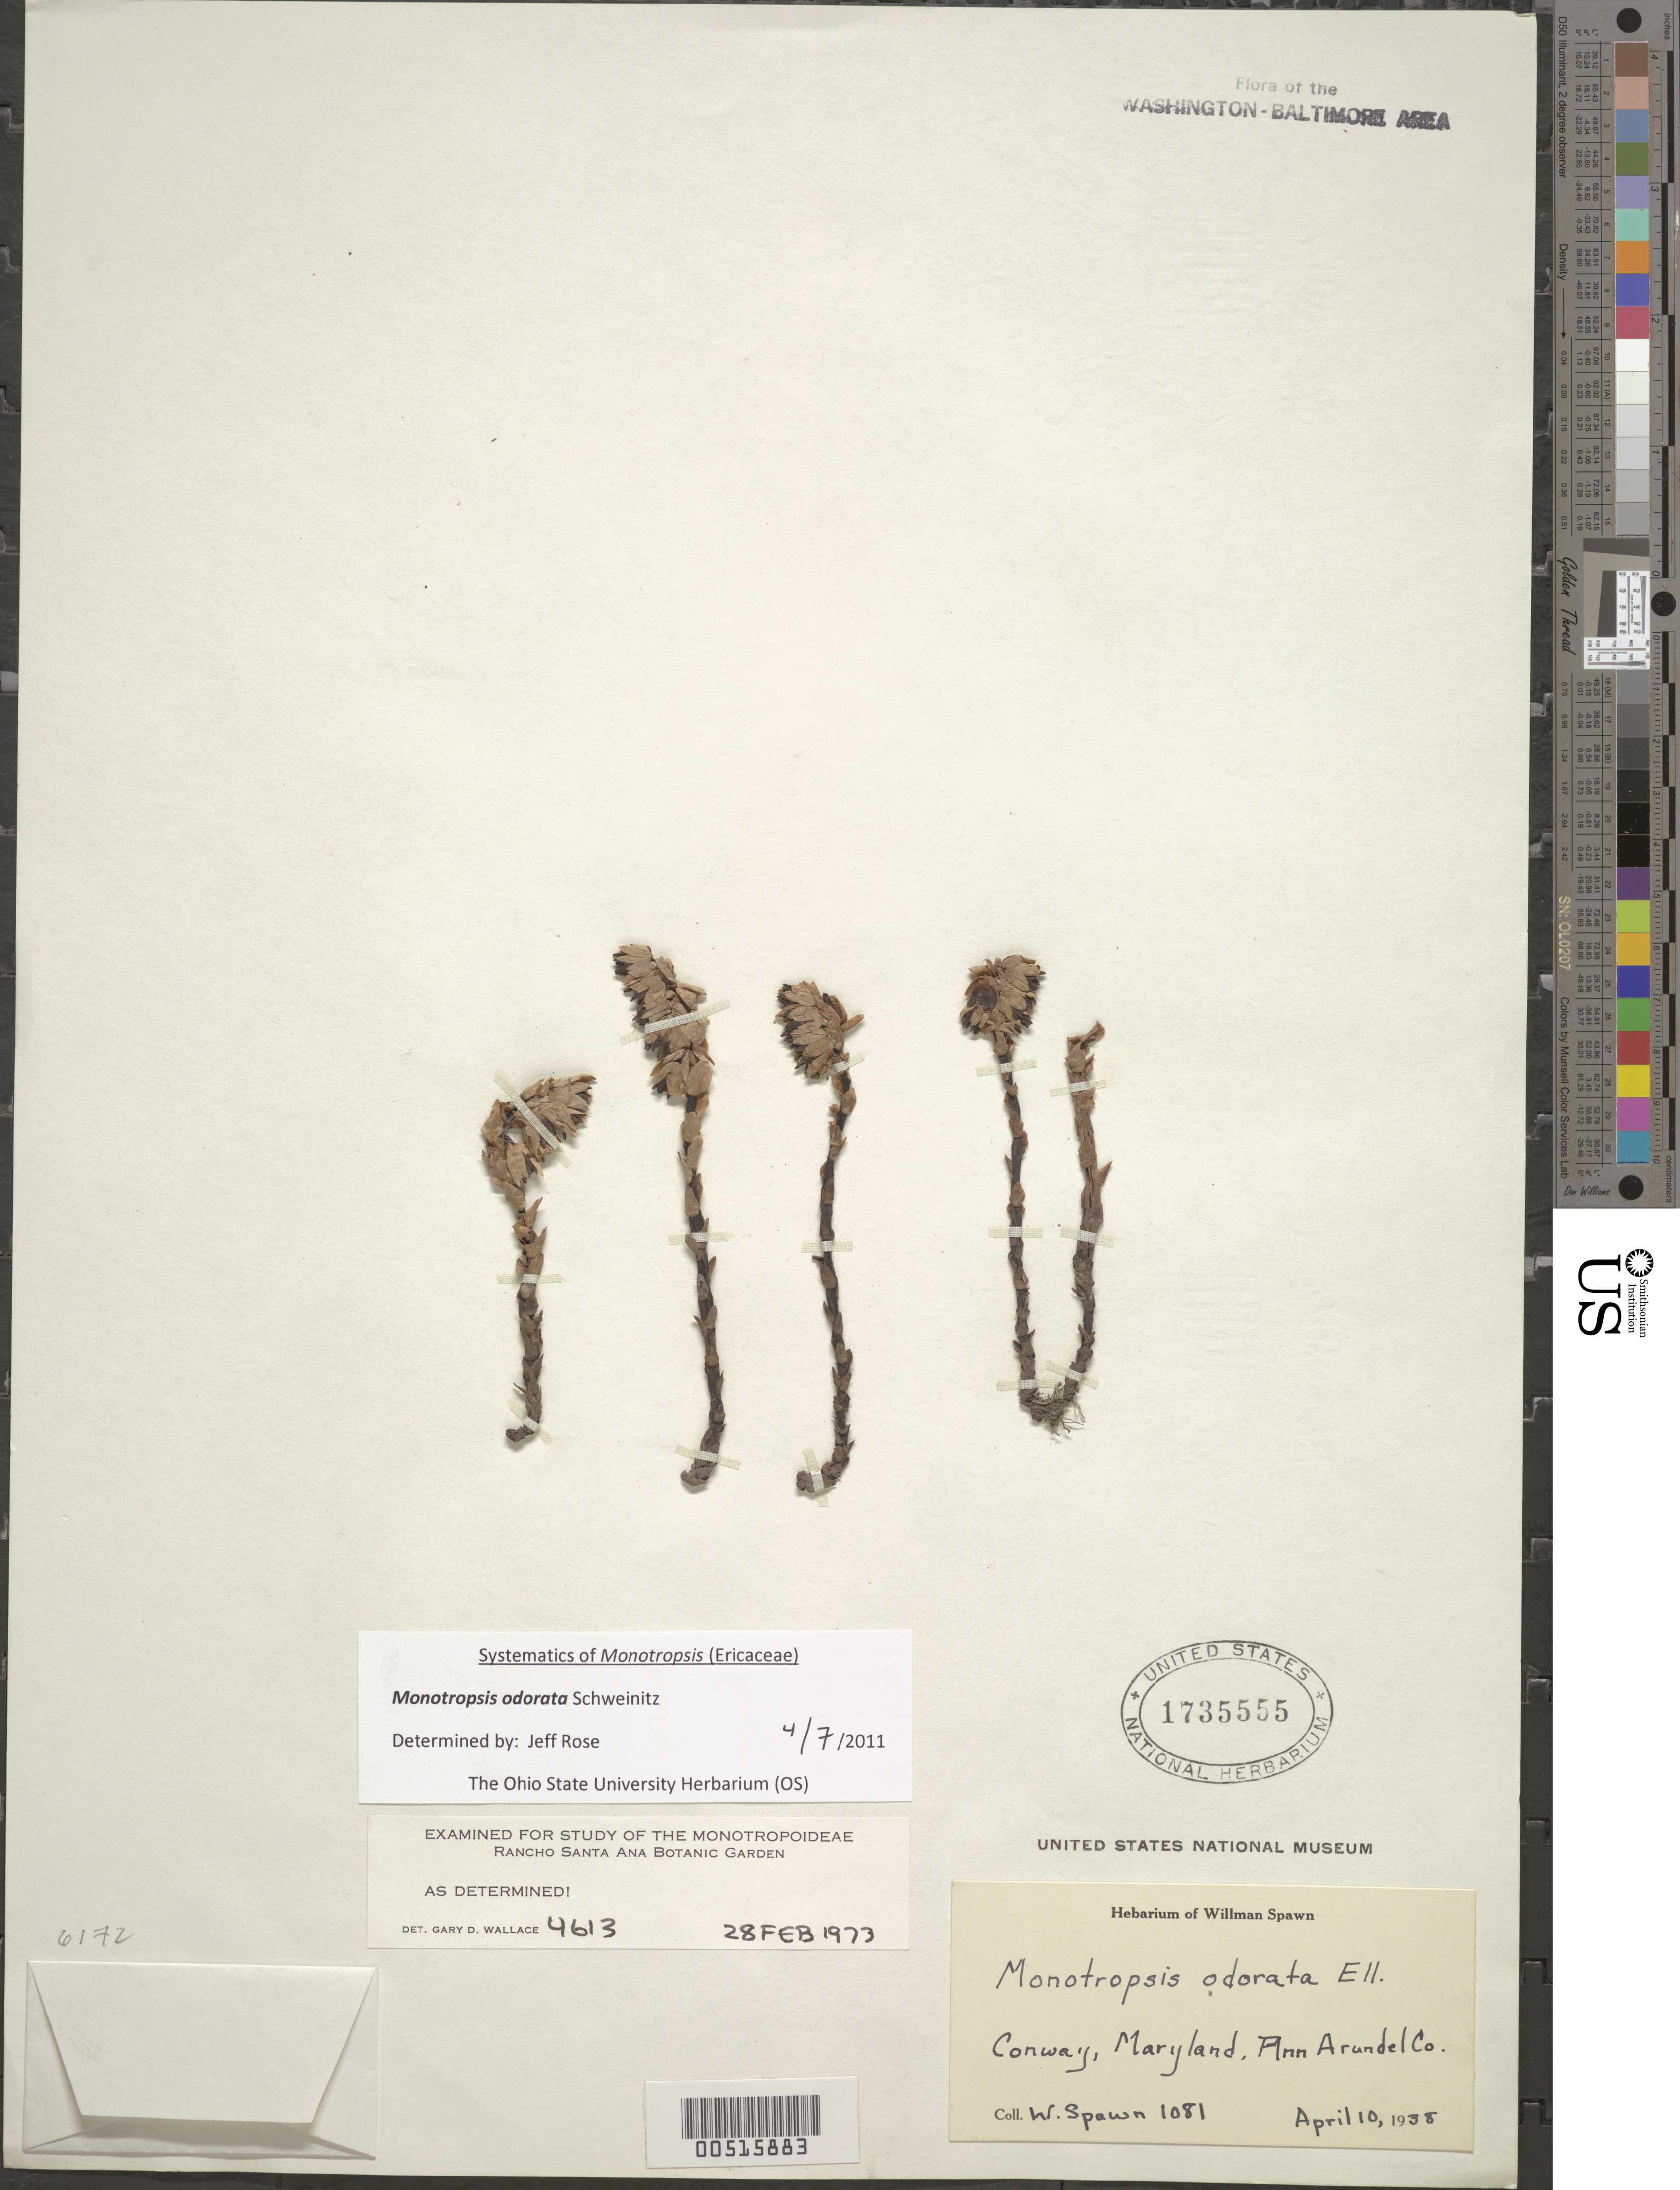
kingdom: Plantae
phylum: Tracheophyta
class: Magnoliopsida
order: Ericales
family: Ericaceae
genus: Monotropsis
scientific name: Monotropsis odorata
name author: Schwein. ex Elliott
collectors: W. Spawn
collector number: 1081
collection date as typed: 10 Apr 1938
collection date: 1938-04-10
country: United States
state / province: Maryland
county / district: Anne Arundel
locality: Conway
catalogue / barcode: US 1735555